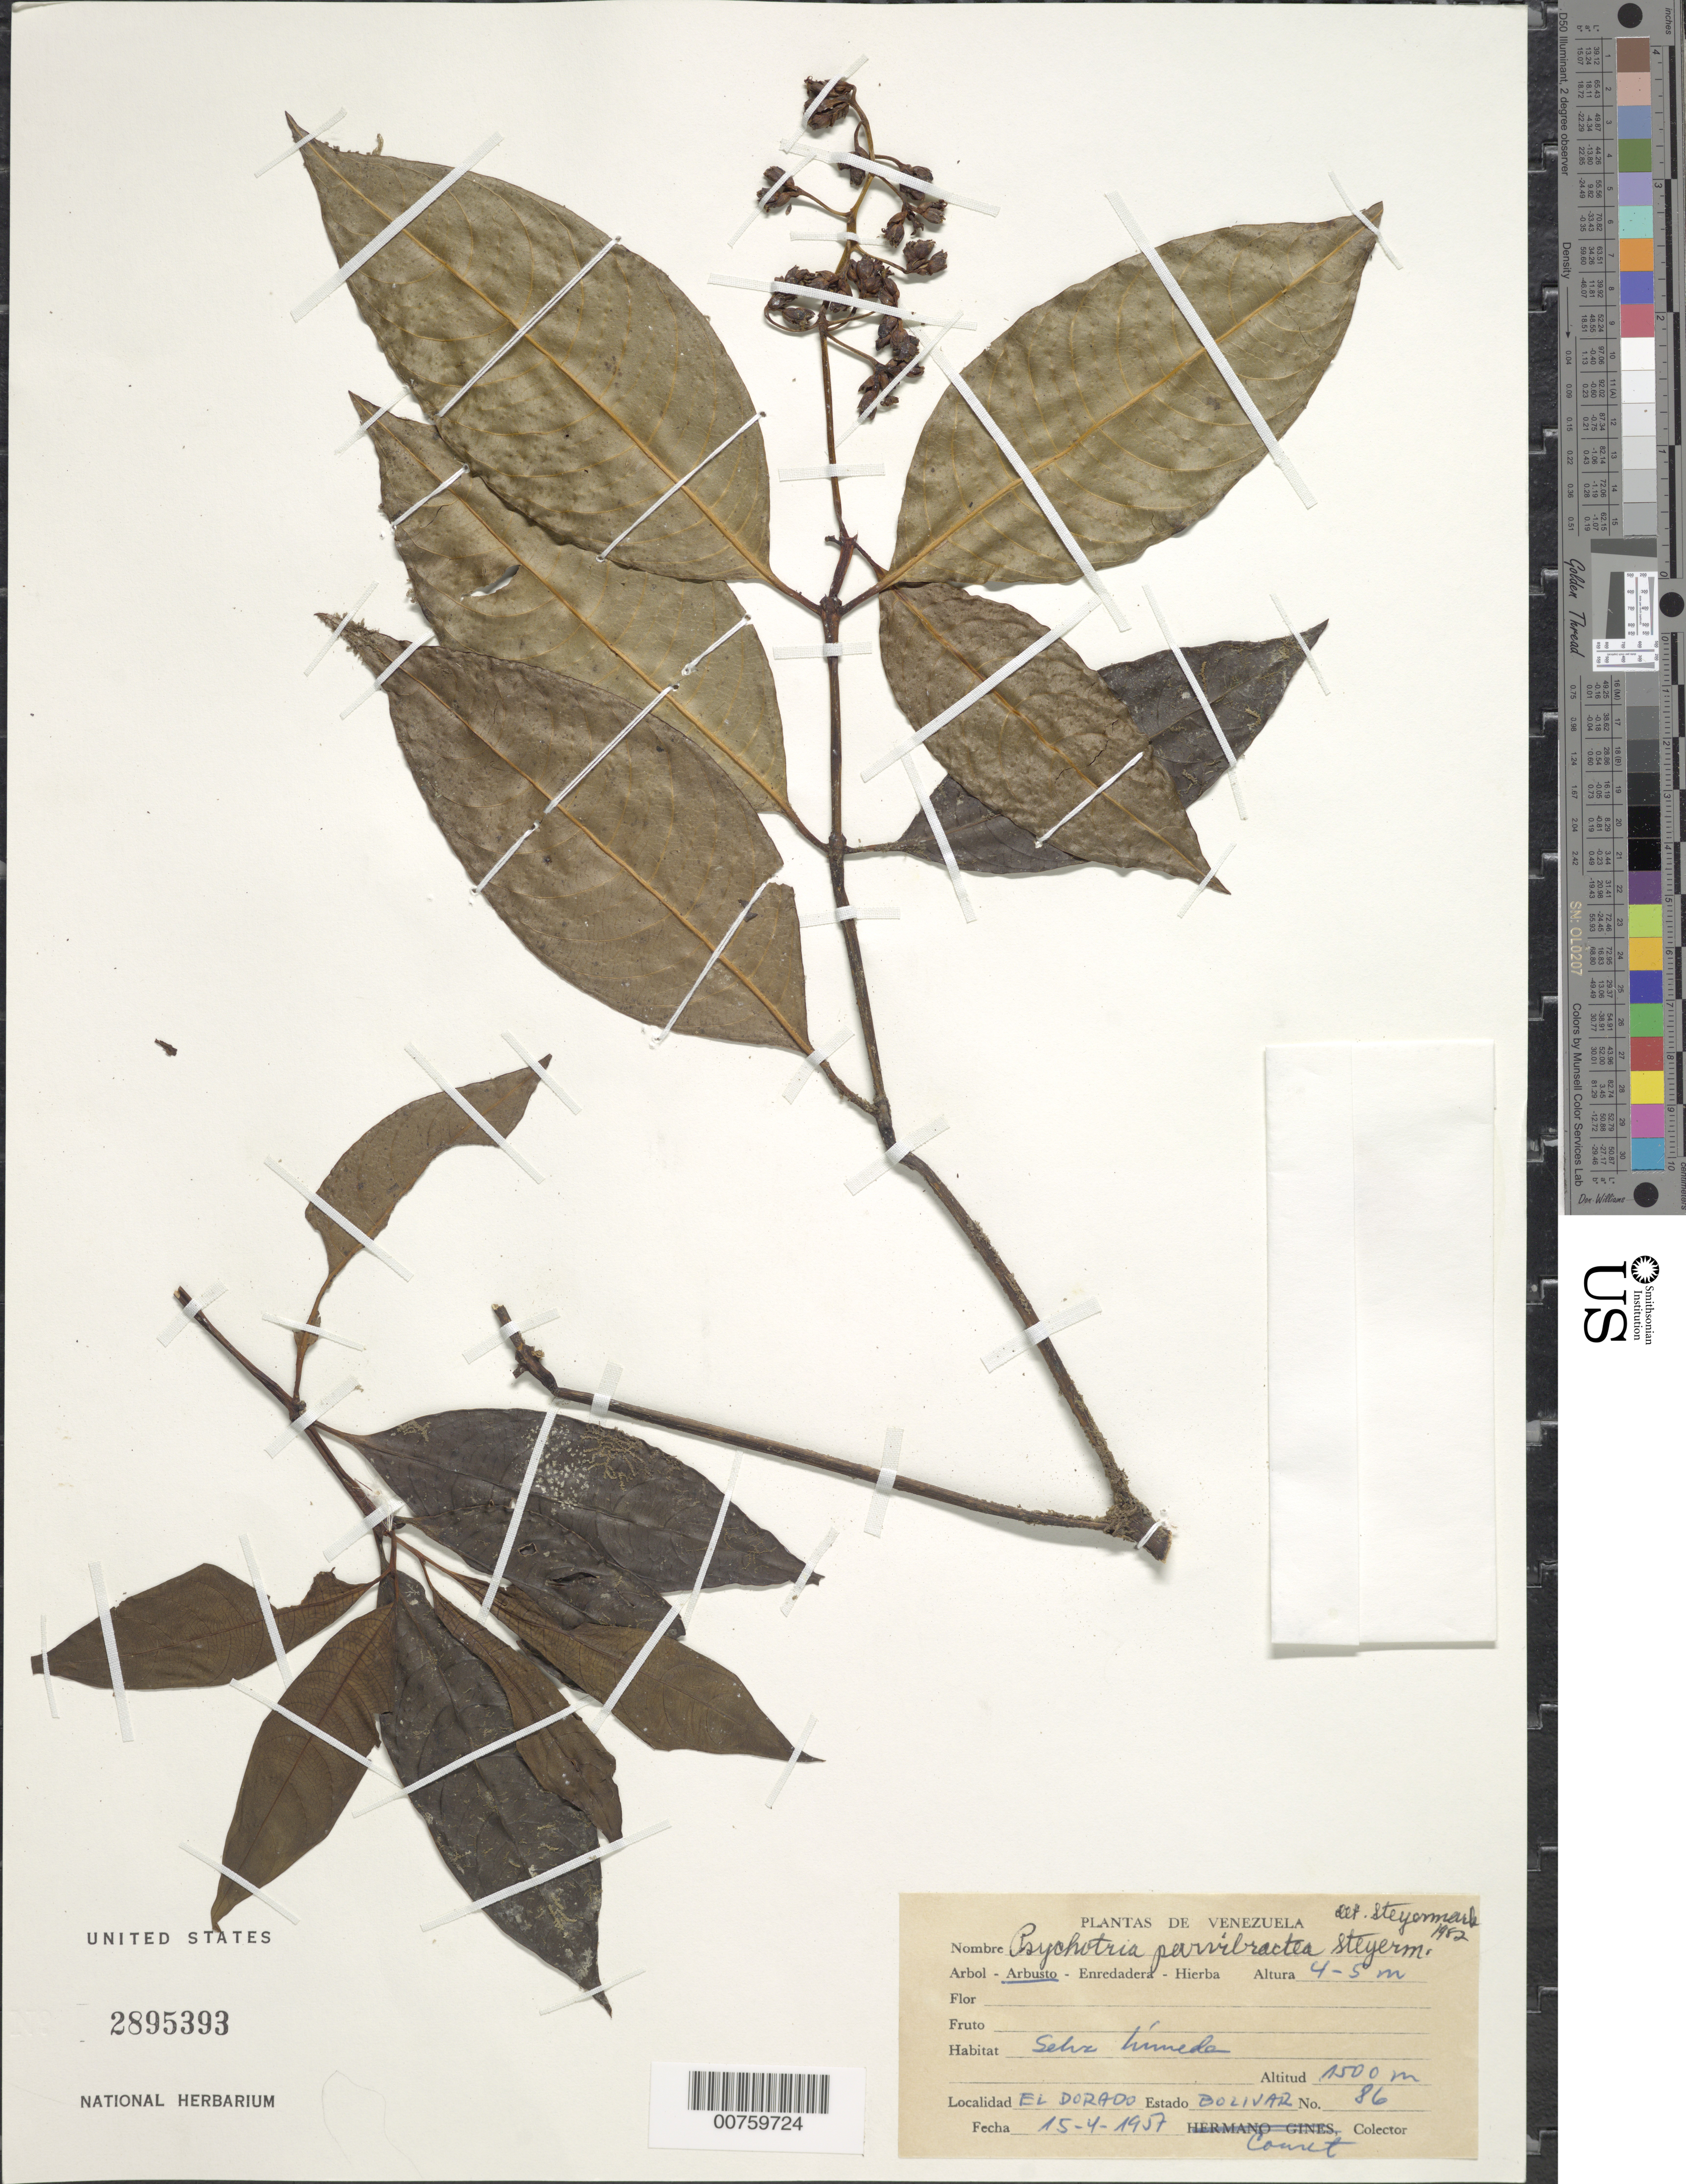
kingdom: Plantae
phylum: Tracheophyta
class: Magnoliopsida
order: Gentianales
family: Rubiaceae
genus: Psychotria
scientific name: Psychotria parvibractea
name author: Steyerm.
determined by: Steyermark, Julian A., (VEN)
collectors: -. Couret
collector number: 86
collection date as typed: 15-Apr-57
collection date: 1957-04-15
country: Venezuela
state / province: Bolívar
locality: El Dorado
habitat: Selva húmeda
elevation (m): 1500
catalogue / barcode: US 2895393